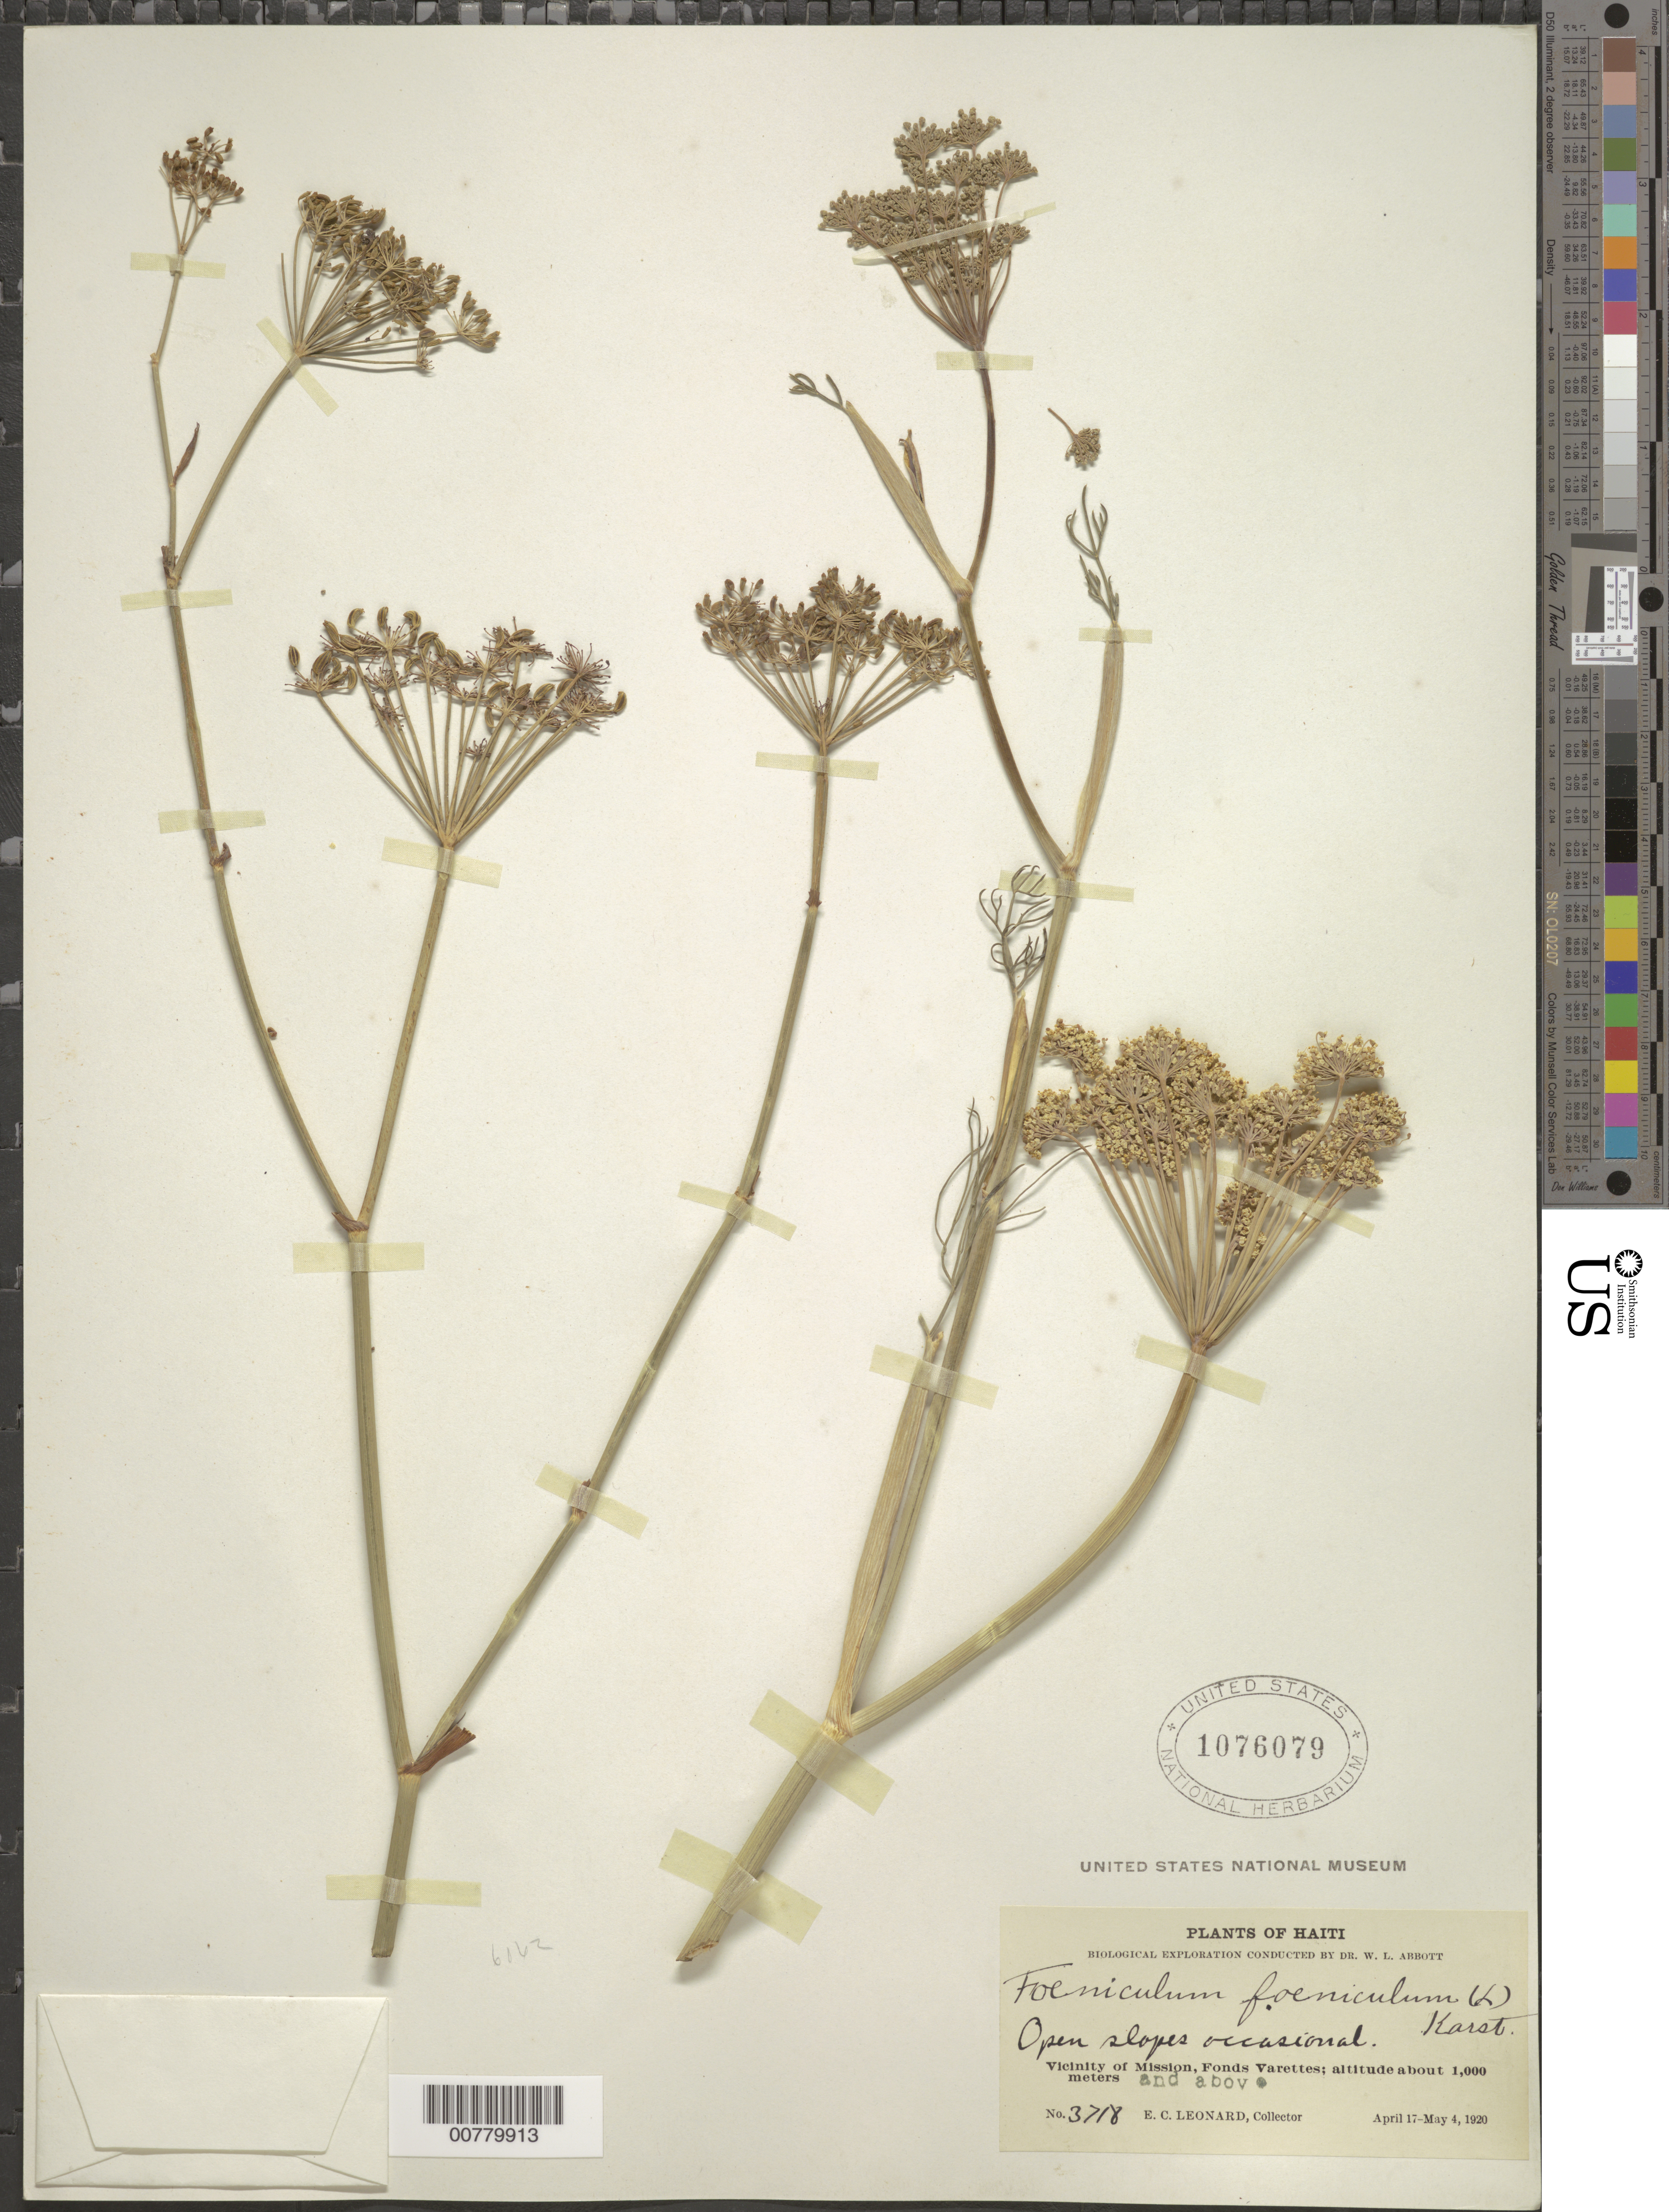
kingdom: Plantae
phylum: Tracheophyta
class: Magnoliopsida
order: Apiales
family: Apiaceae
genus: Foeniculum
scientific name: Foeniculum vulgare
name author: Mill.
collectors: E. C. Leonard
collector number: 3718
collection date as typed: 17 Apr 1920 04 May 1920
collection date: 1920-04-17/1920-05-04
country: Haiti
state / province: Ouest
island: Hispaniola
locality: Fonds Varettes, vicinity of Mission.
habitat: Open slopes.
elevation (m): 1000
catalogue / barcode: US 1076079